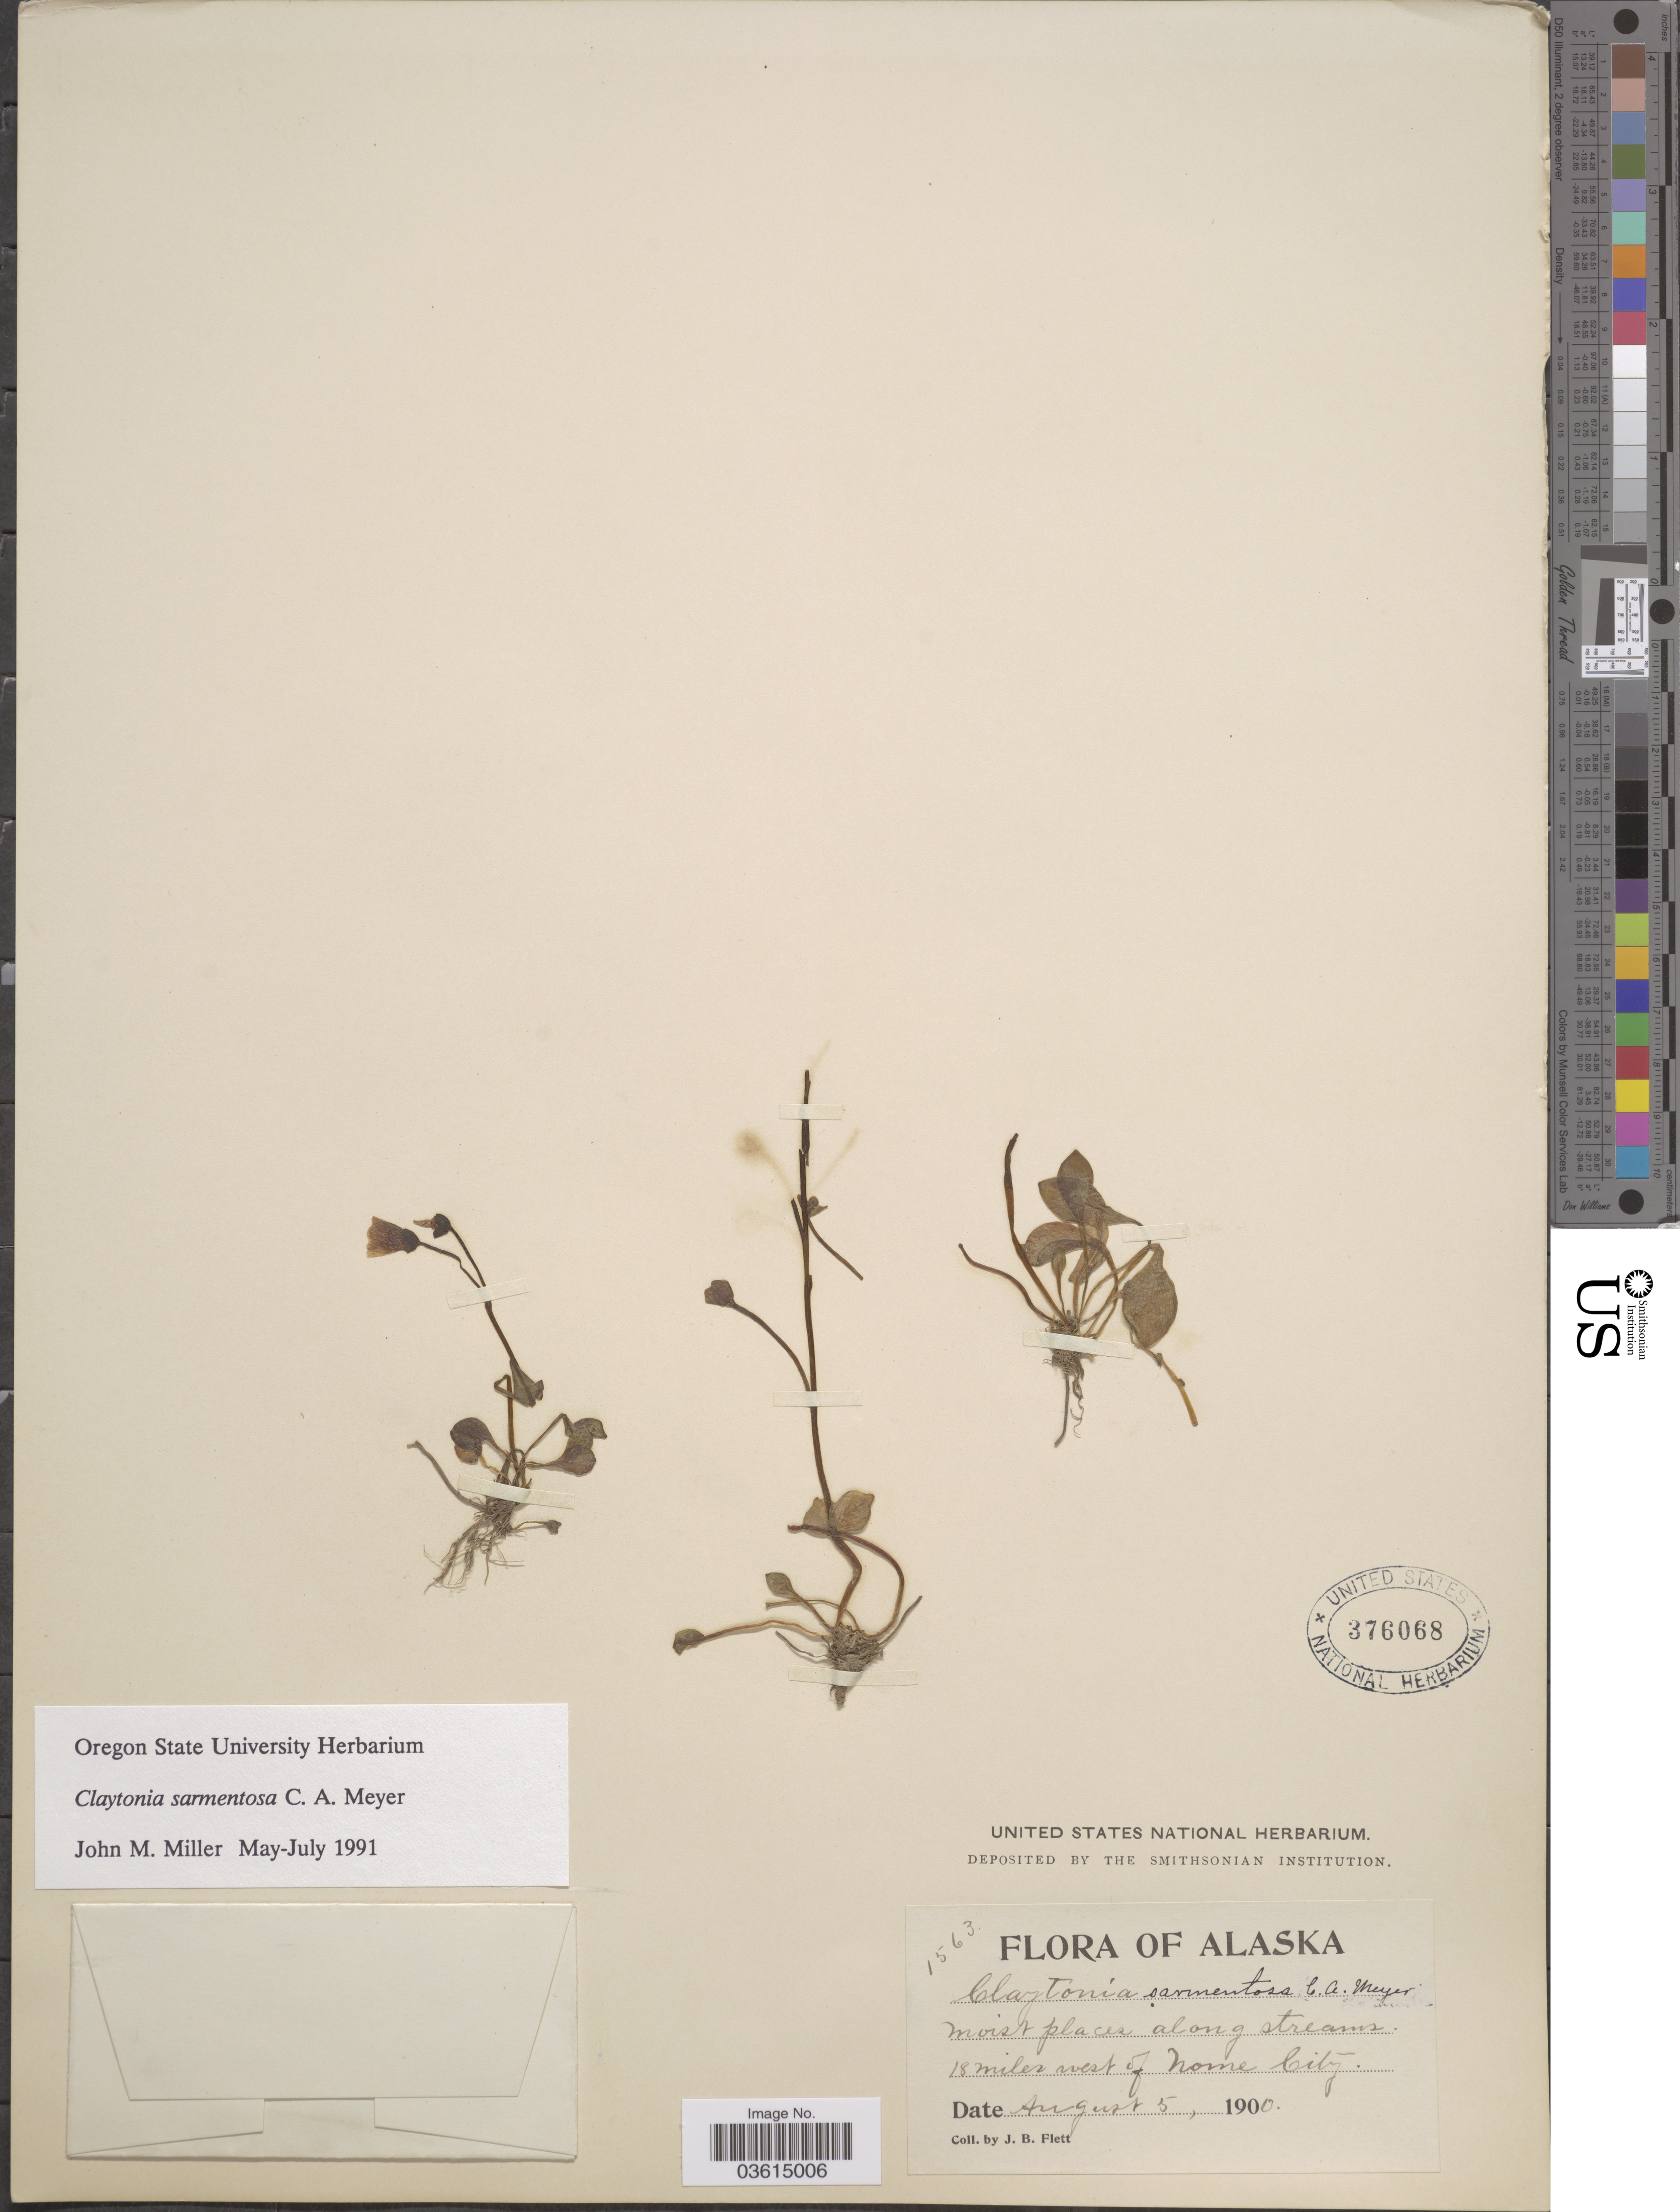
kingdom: Plantae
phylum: Tracheophyta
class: Magnoliopsida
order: Caryophyllales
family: Montiaceae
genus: Claytonia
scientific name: Claytonia sarmentosa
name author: C.A. Mey.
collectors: J. Flett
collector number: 1563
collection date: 1900-08-05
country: United States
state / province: Alaska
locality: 18 miles west of Nome City.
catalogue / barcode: US 376068